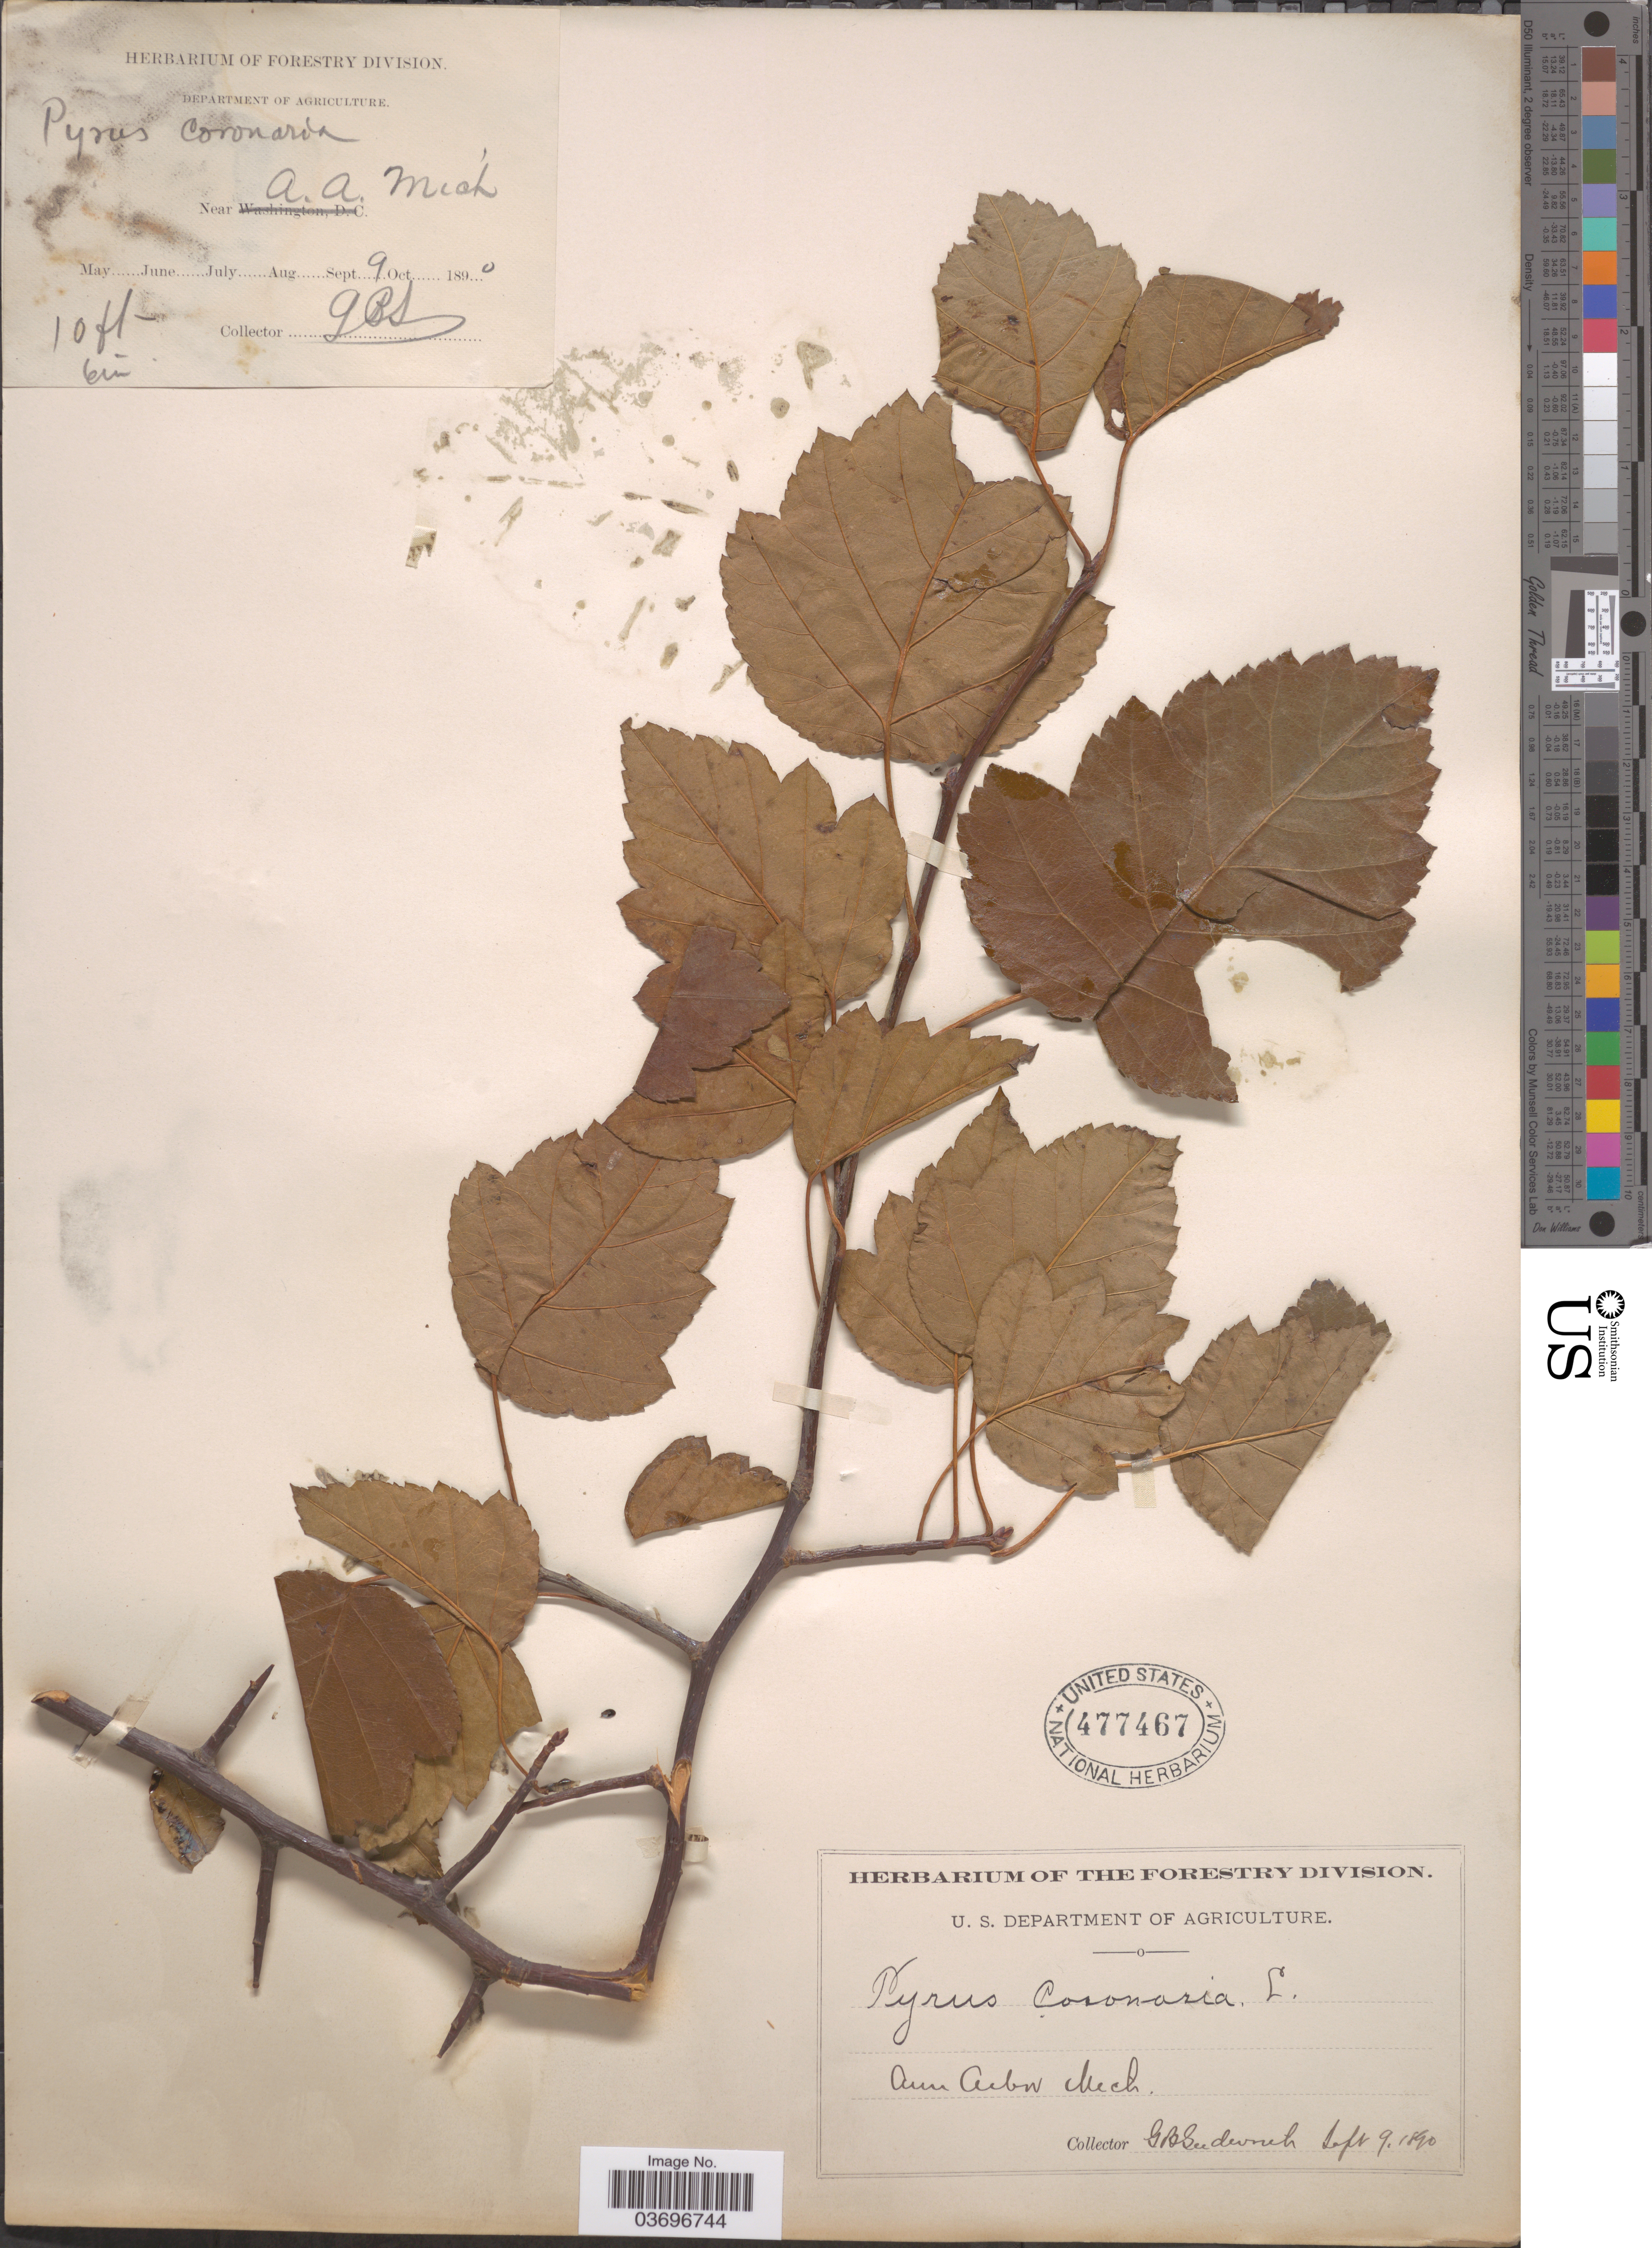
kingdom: Plantae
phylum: Tracheophyta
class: Magnoliopsida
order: Rosales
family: Rosaceae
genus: Malus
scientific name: Malus coronaria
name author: (L.) Mill.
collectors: G. B. Sudworth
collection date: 1890-09-09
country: United States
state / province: Michigan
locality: Ann Arbor.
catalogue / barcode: US 477467